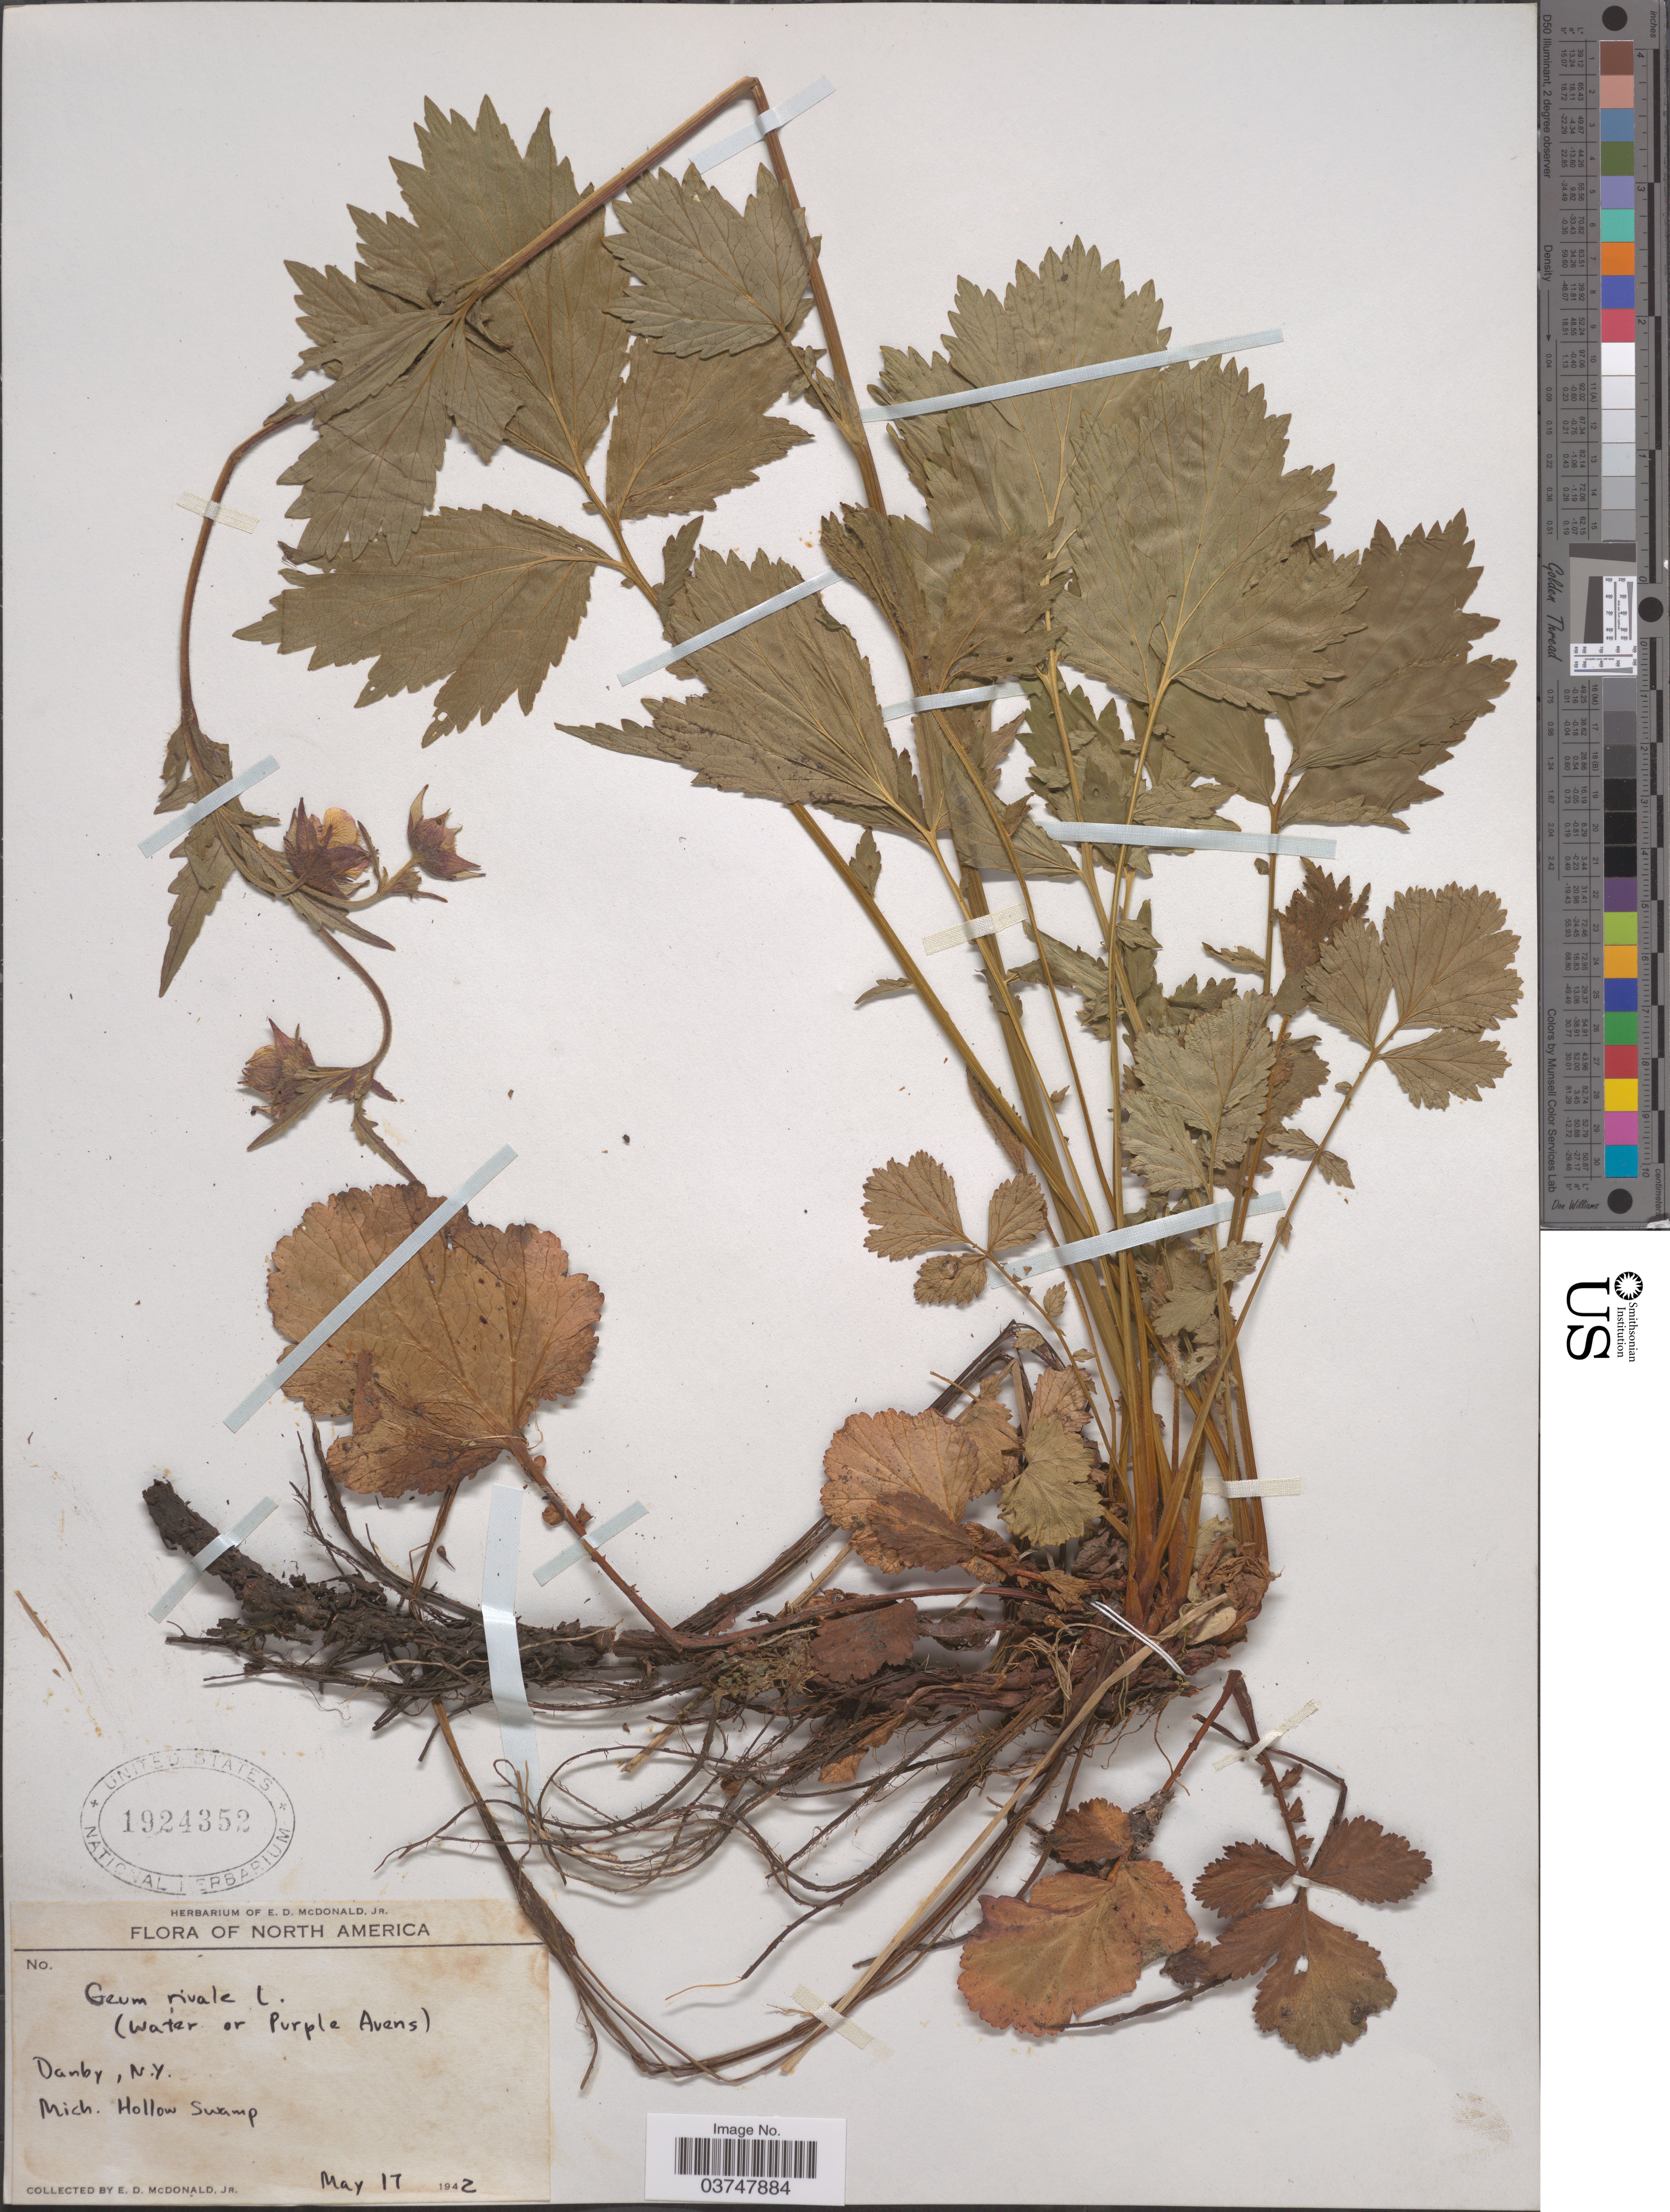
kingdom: Plantae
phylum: Tracheophyta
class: Magnoliopsida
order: Rosales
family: Rosaceae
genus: Geum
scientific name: Geum rivale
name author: L.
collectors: E. D. McDonald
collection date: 1942-05-17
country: United States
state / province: New York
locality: Danby. Mich. Hollow Swamp.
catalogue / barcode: US 1924352